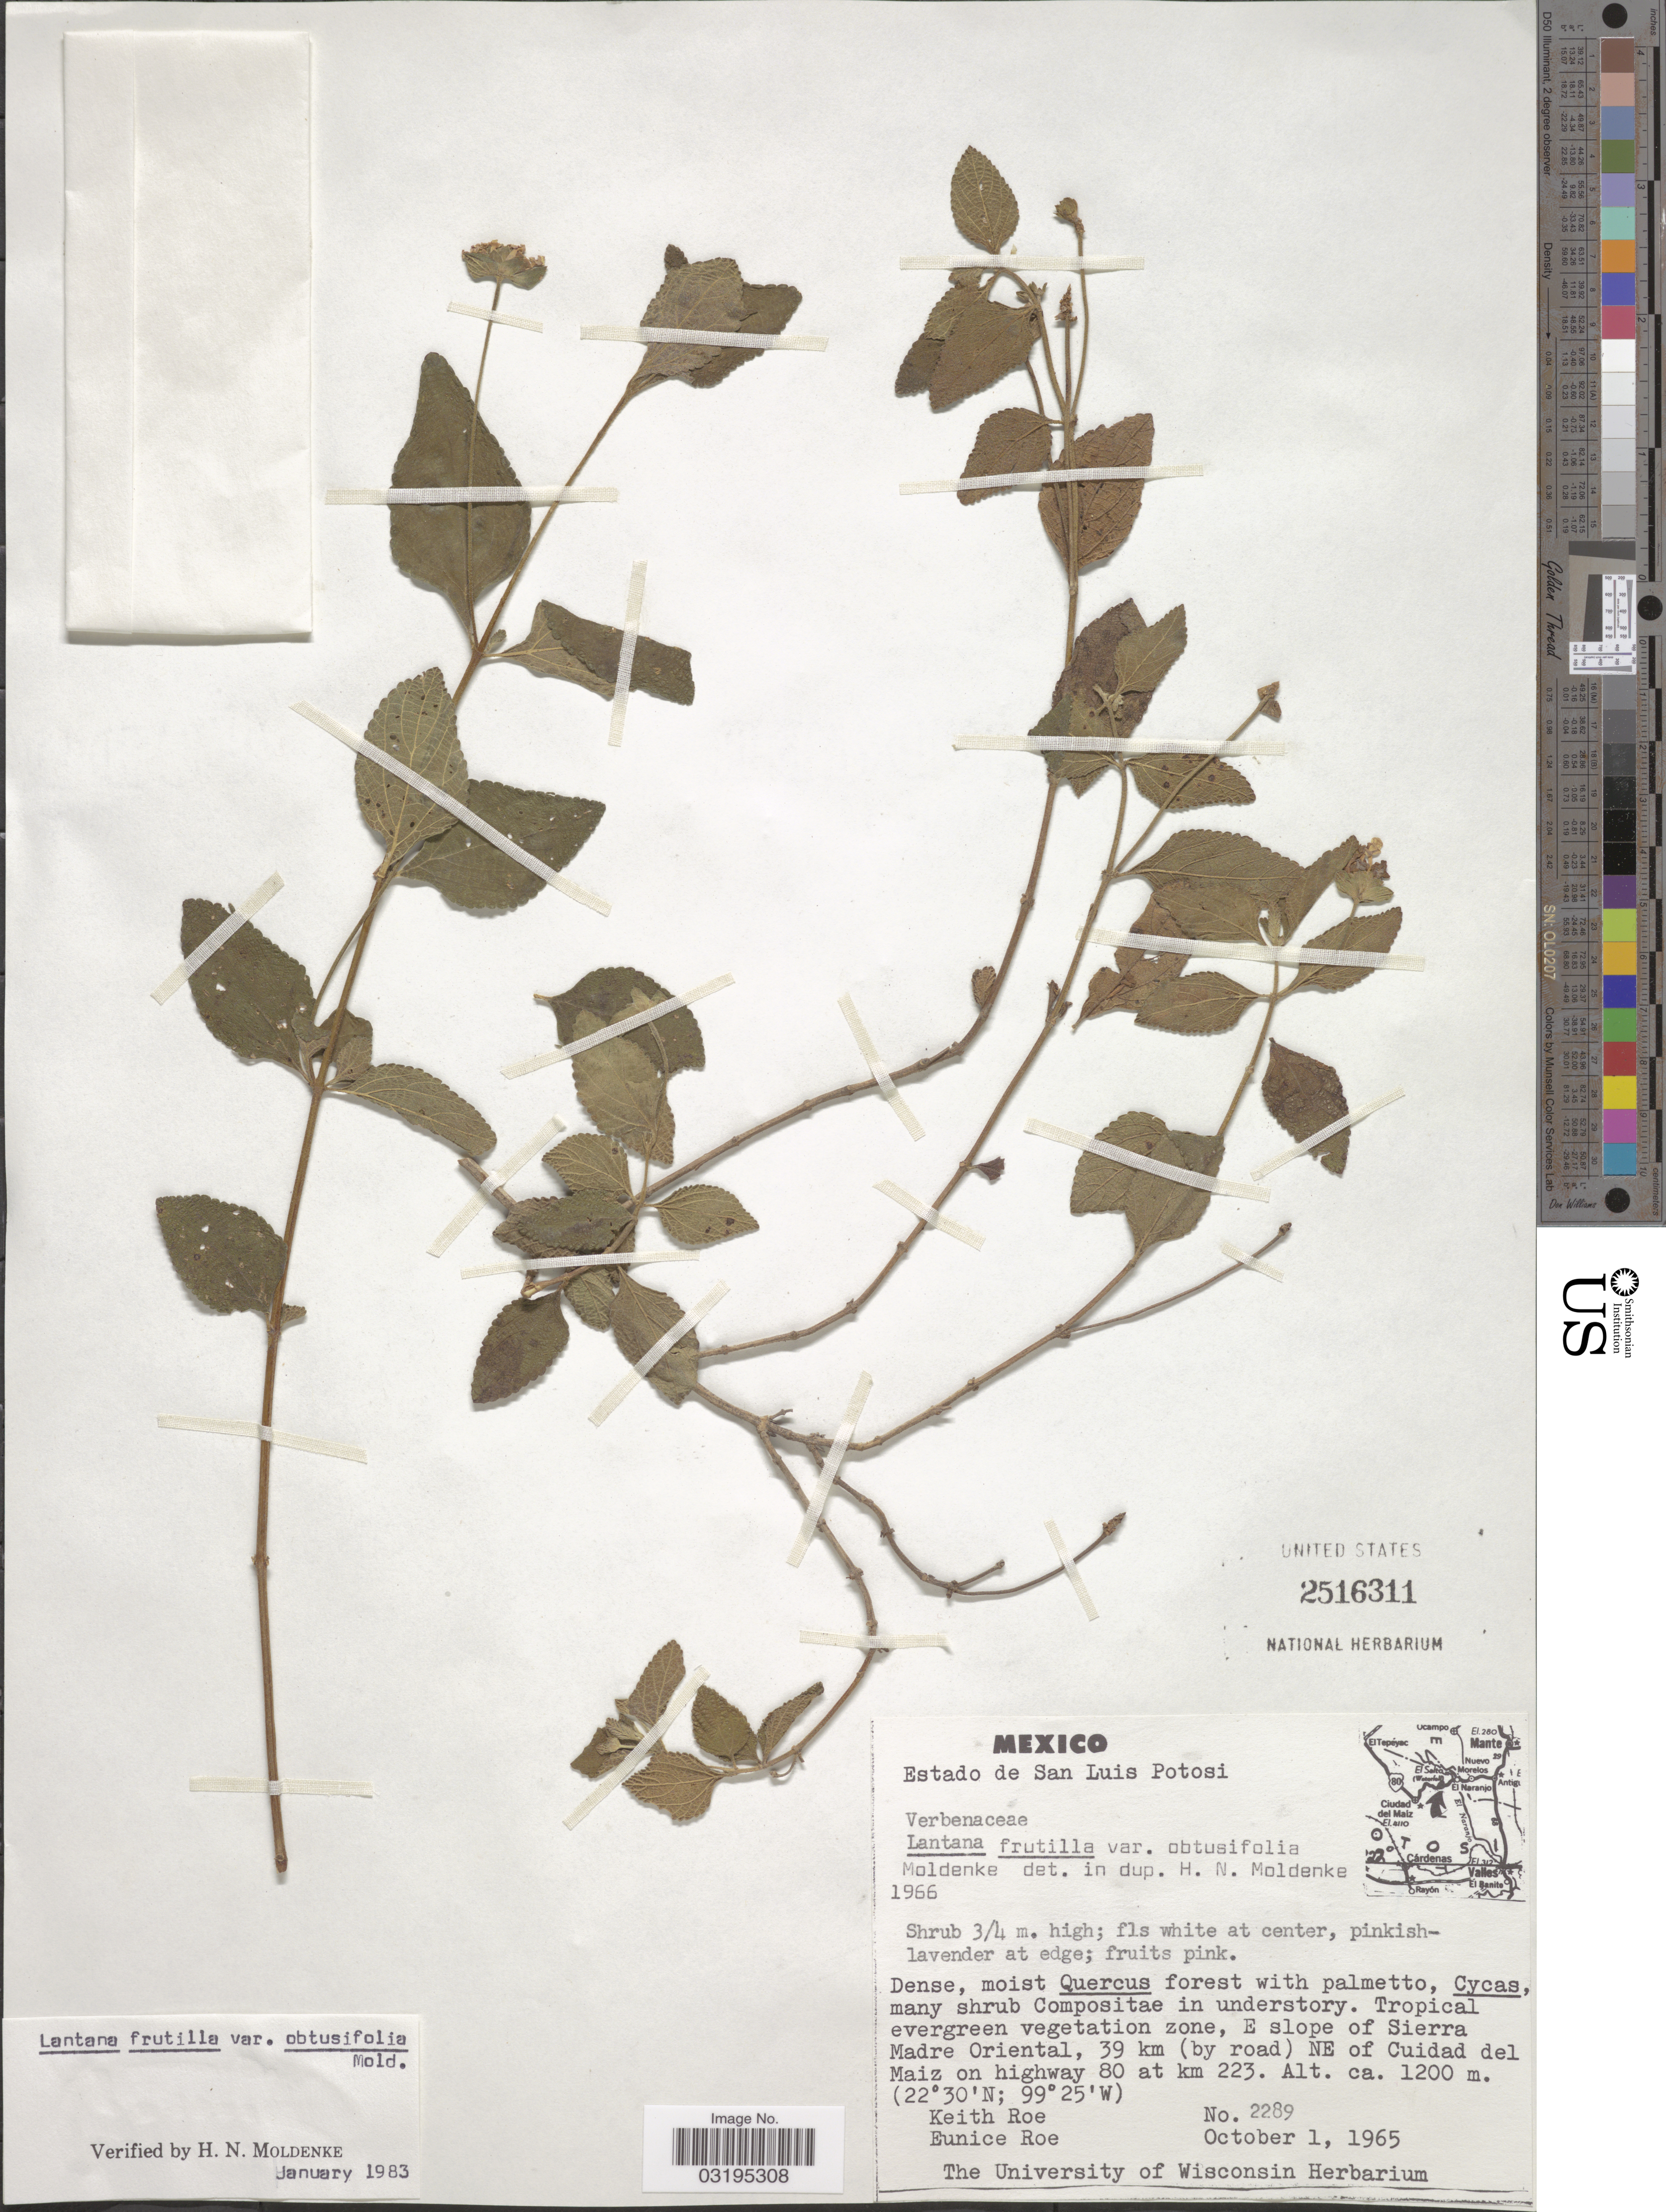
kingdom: Plantae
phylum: Tracheophyta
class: Magnoliopsida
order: Lamiales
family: Verbenaceae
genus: Lantana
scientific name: Lantana frutilla var. obtusifolia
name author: Moldenke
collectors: K. E. Roe & E. Roe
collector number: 2289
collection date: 1965-10-01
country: Mexico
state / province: San Luis Potosí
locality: E slope of Sierra Madre Oriental, 39 km (by road) NE of Cuidad del Maiz on highway 80 at km 223.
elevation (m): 1200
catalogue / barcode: US 2516311